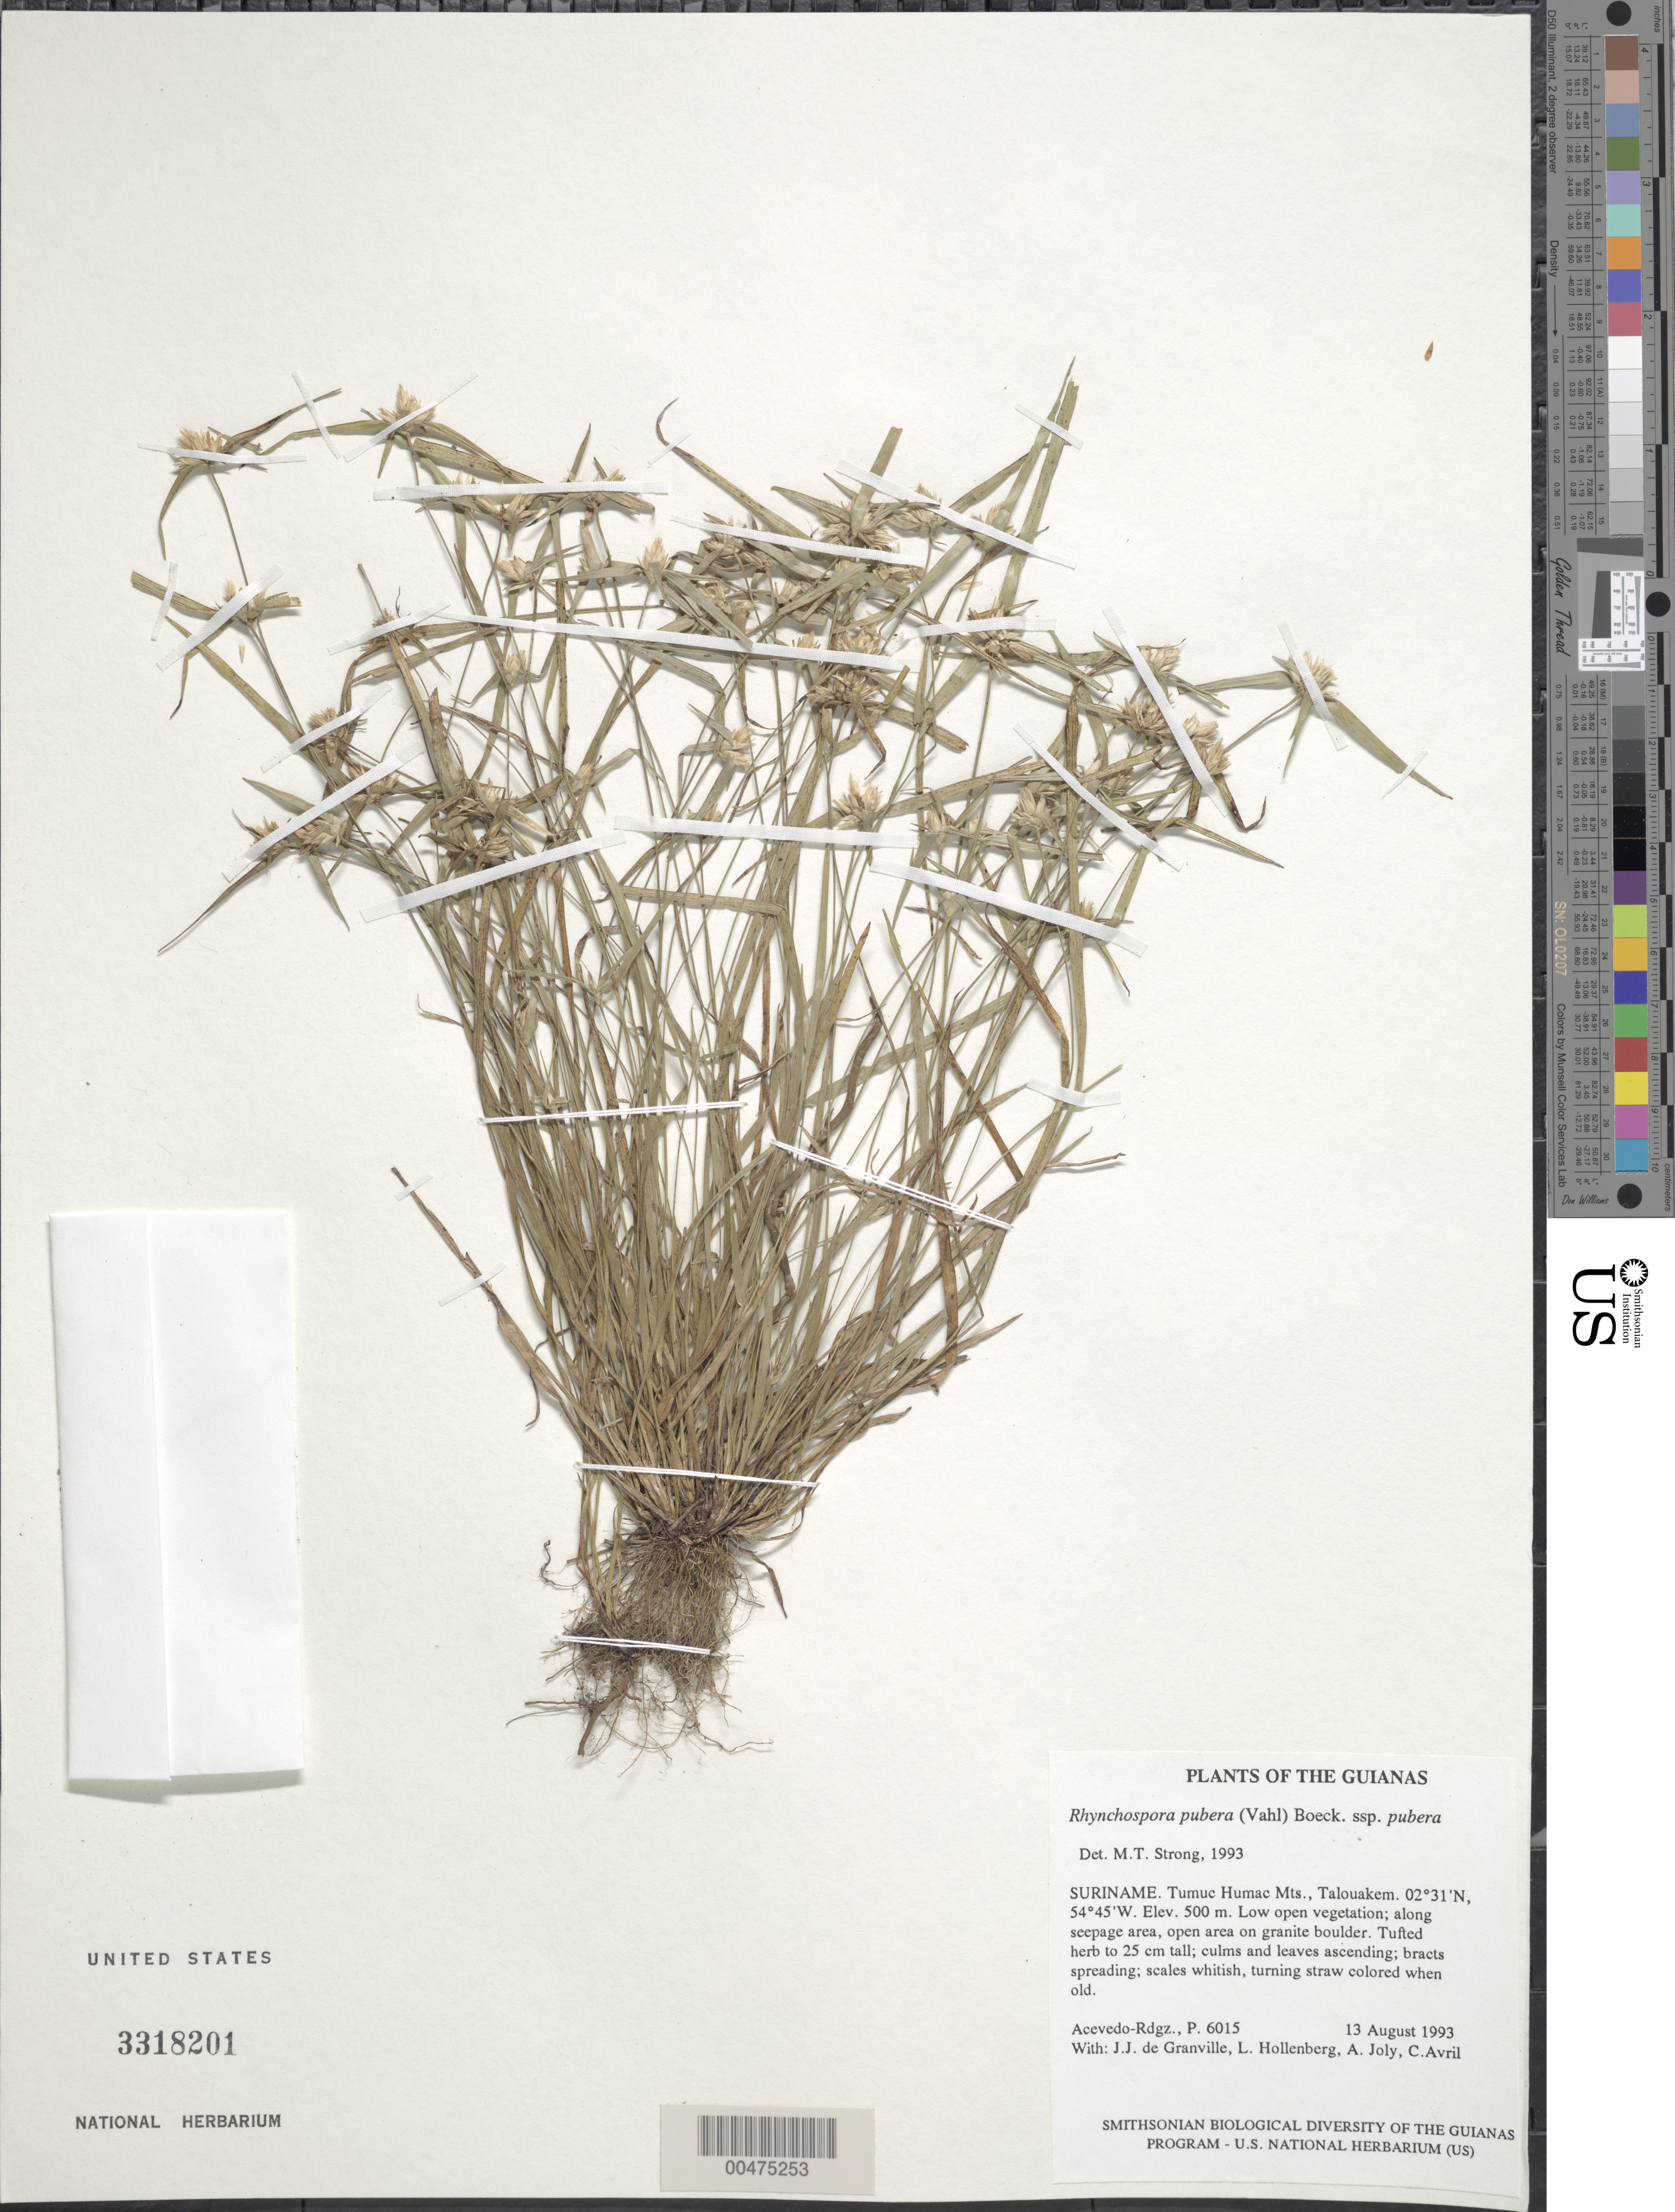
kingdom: Plantae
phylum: Tracheophyta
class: Liliopsida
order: Poales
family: Cyperaceae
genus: Rhynchospora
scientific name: Rhynchospora pubera subsp. pubera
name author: (Vahl) Boeckeler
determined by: Strong, M. T., (US), Smithsonian Institution - National Museum of Natural History (UNITED STATES)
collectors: P. Acevedo-Rodr.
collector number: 6015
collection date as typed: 13 Aug 1993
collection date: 1993-08-13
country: Suriname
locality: Tumuc Humac Mts., Talouakem.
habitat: Low open vegetation; along seepage area, open area on granite boulder.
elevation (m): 500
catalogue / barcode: US 3318201